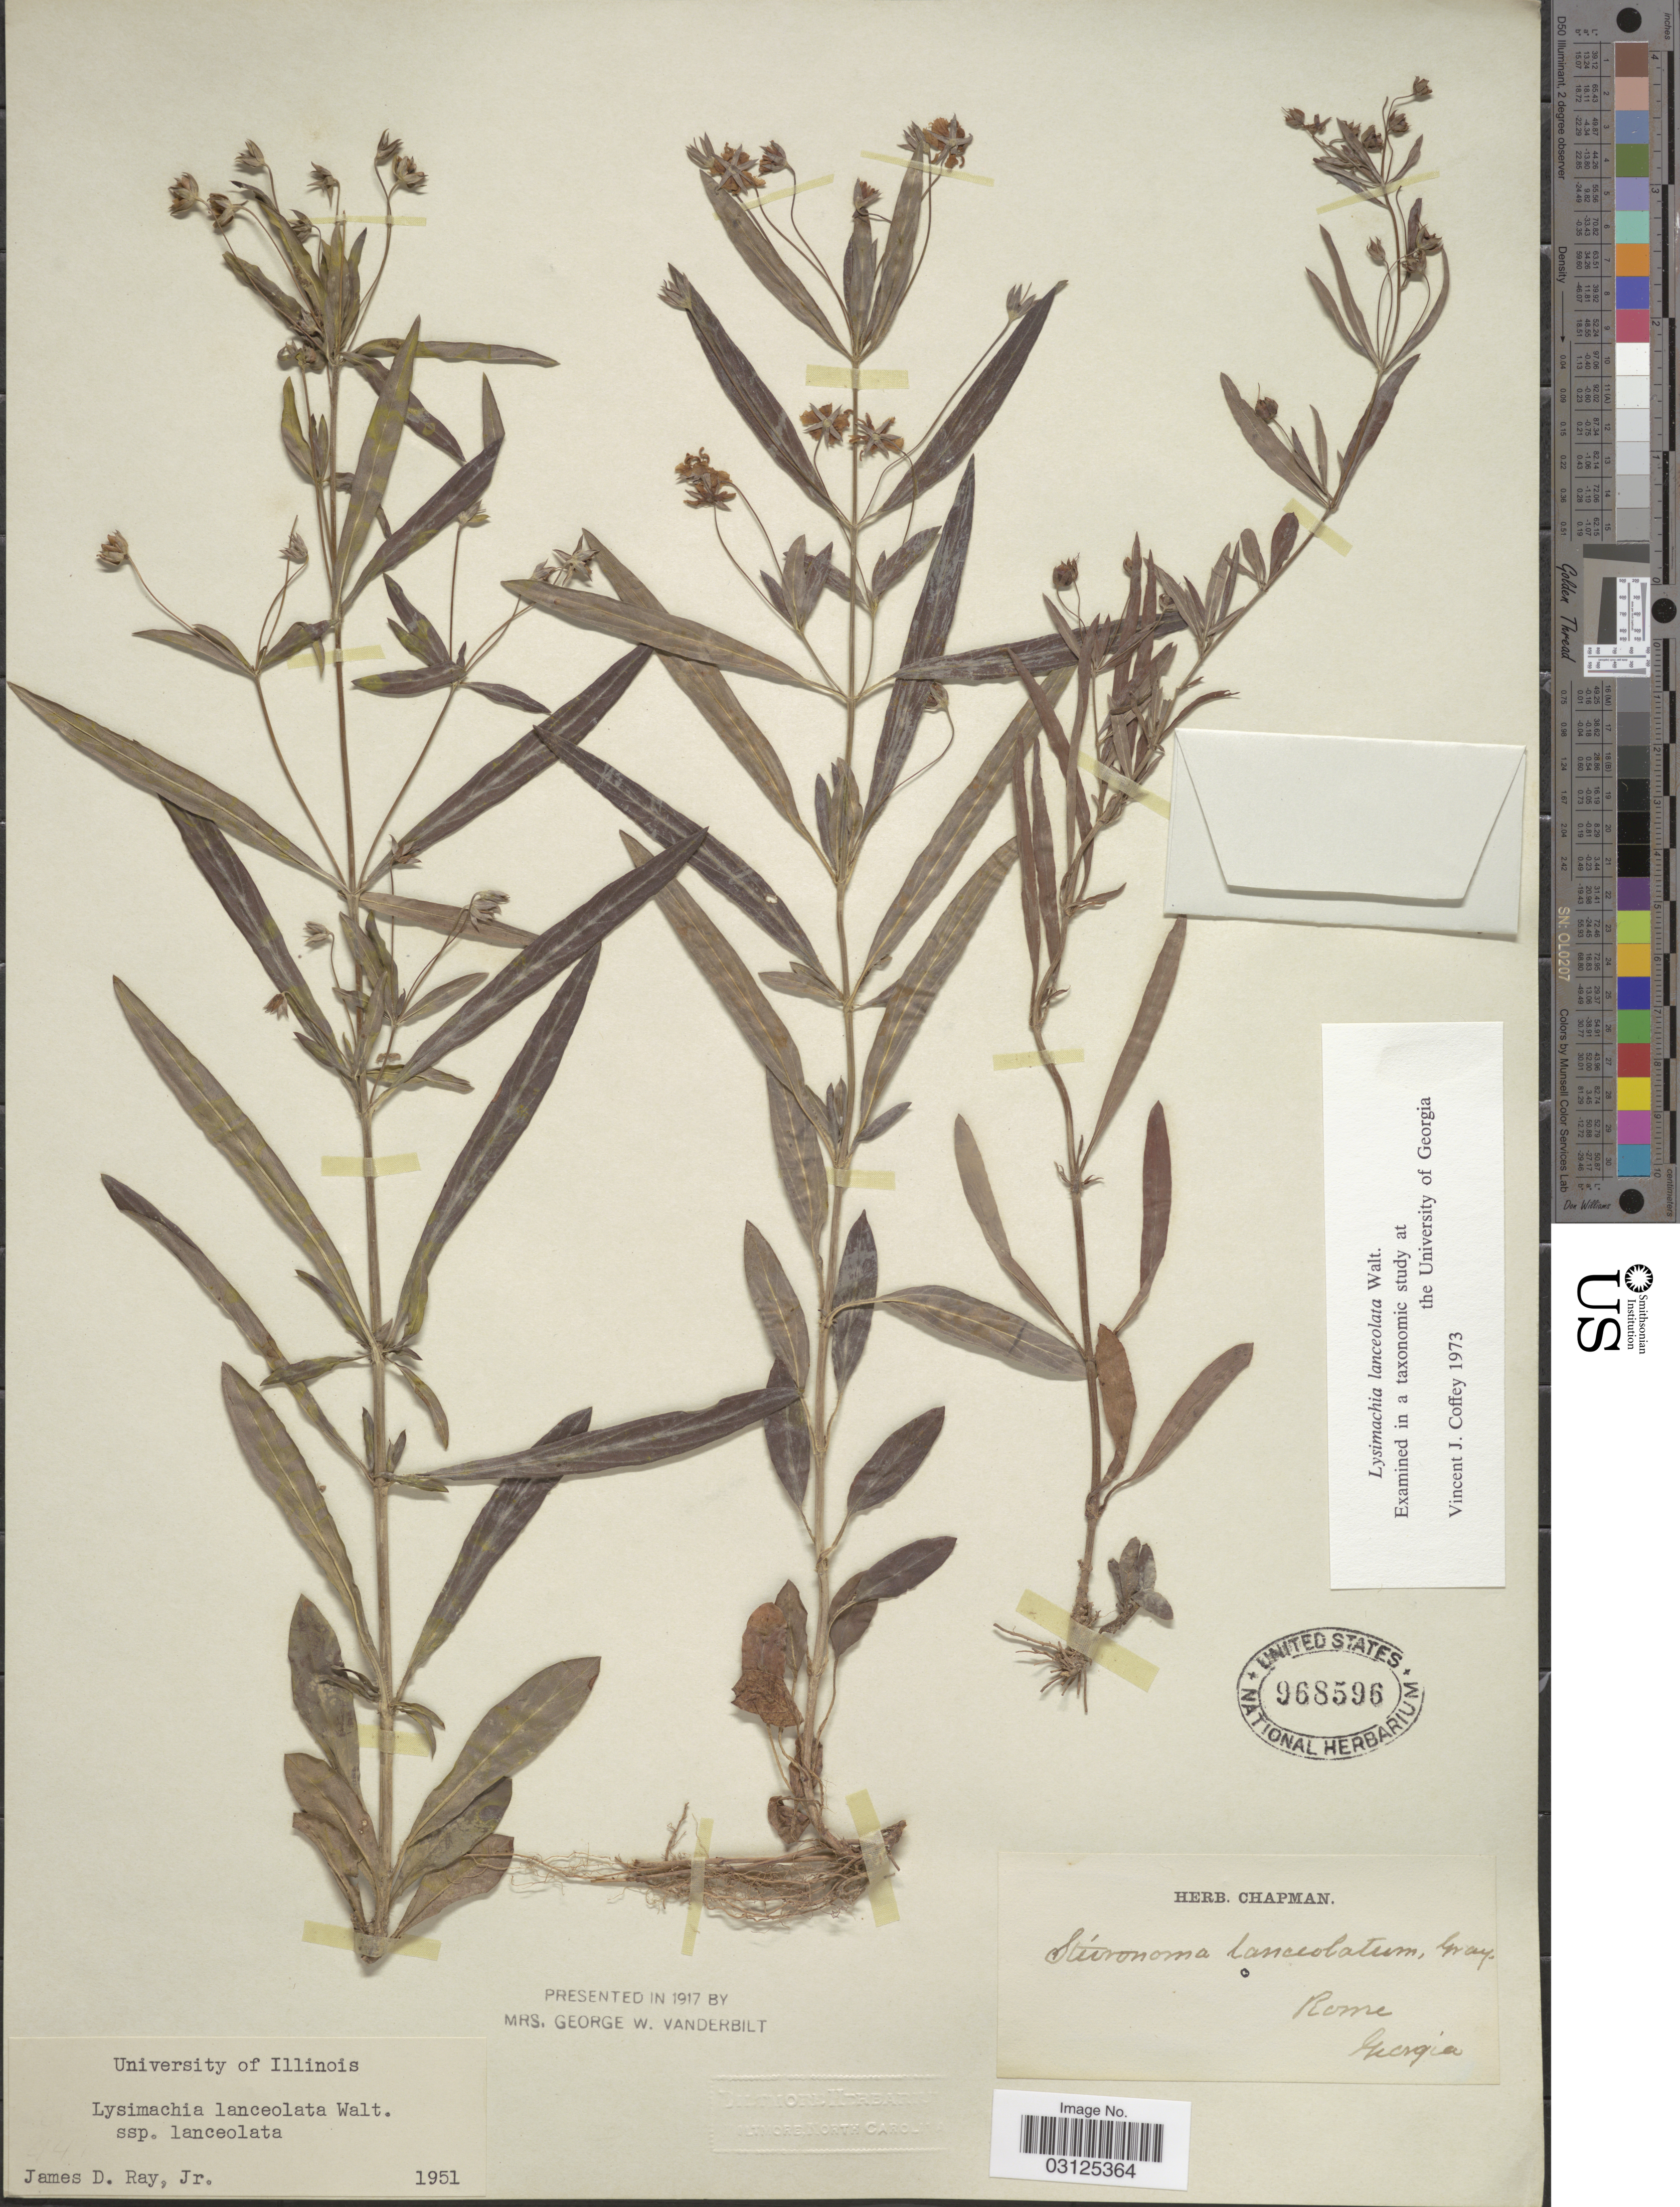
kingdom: Plantae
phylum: Tracheophyta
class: Magnoliopsida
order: Ericales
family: Primulaceae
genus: Lysimachia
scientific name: Lysimachia lanceolata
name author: Walter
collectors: ex herb. Chapman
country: United States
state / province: Georgia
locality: Rome.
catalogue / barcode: US 968596